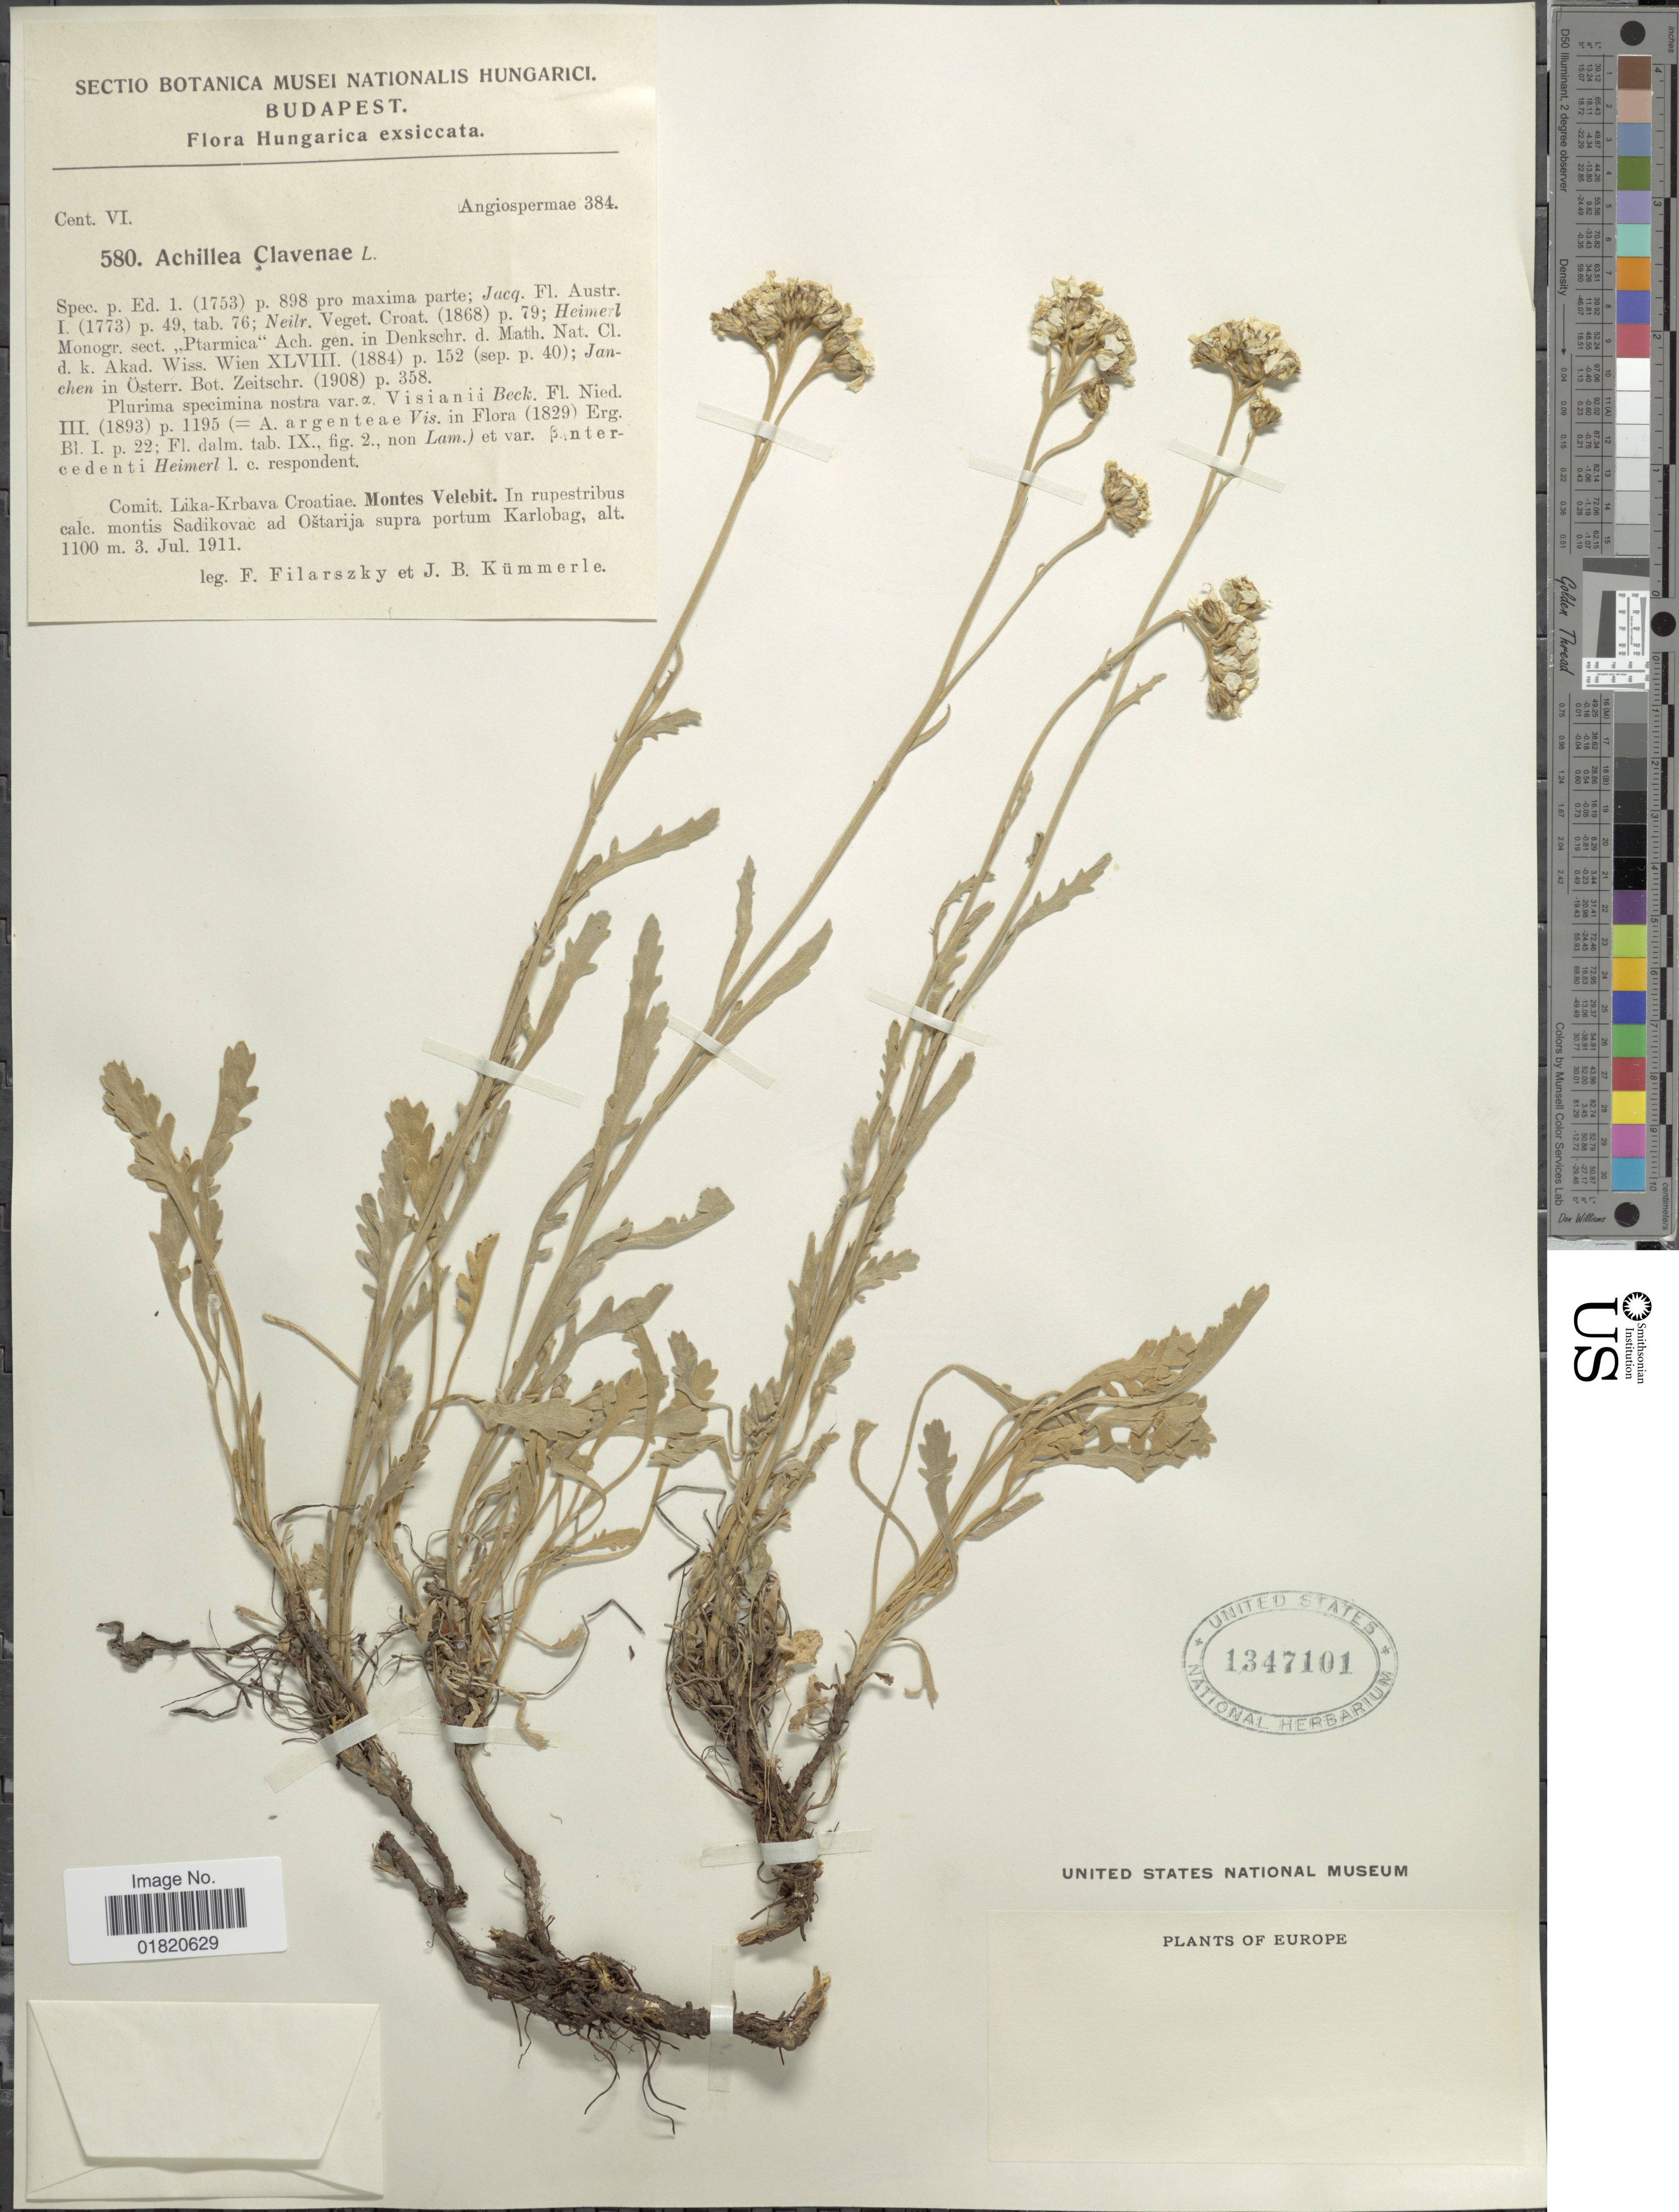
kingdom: Plantae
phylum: Tracheophyta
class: Magnoliopsida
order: Asterales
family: Asteraceae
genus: Achillea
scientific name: Achillea clavennae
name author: L.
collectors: F. Filarszky & J. Kummerle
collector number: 580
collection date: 1911-07-03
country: Hungary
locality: Comit. Lika-Krbava Croatiae. Montes Velebit. In rupestribus calc. montis Sadikovac ad Ostarija supra portum Karlobag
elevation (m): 1100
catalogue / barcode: US 1347101